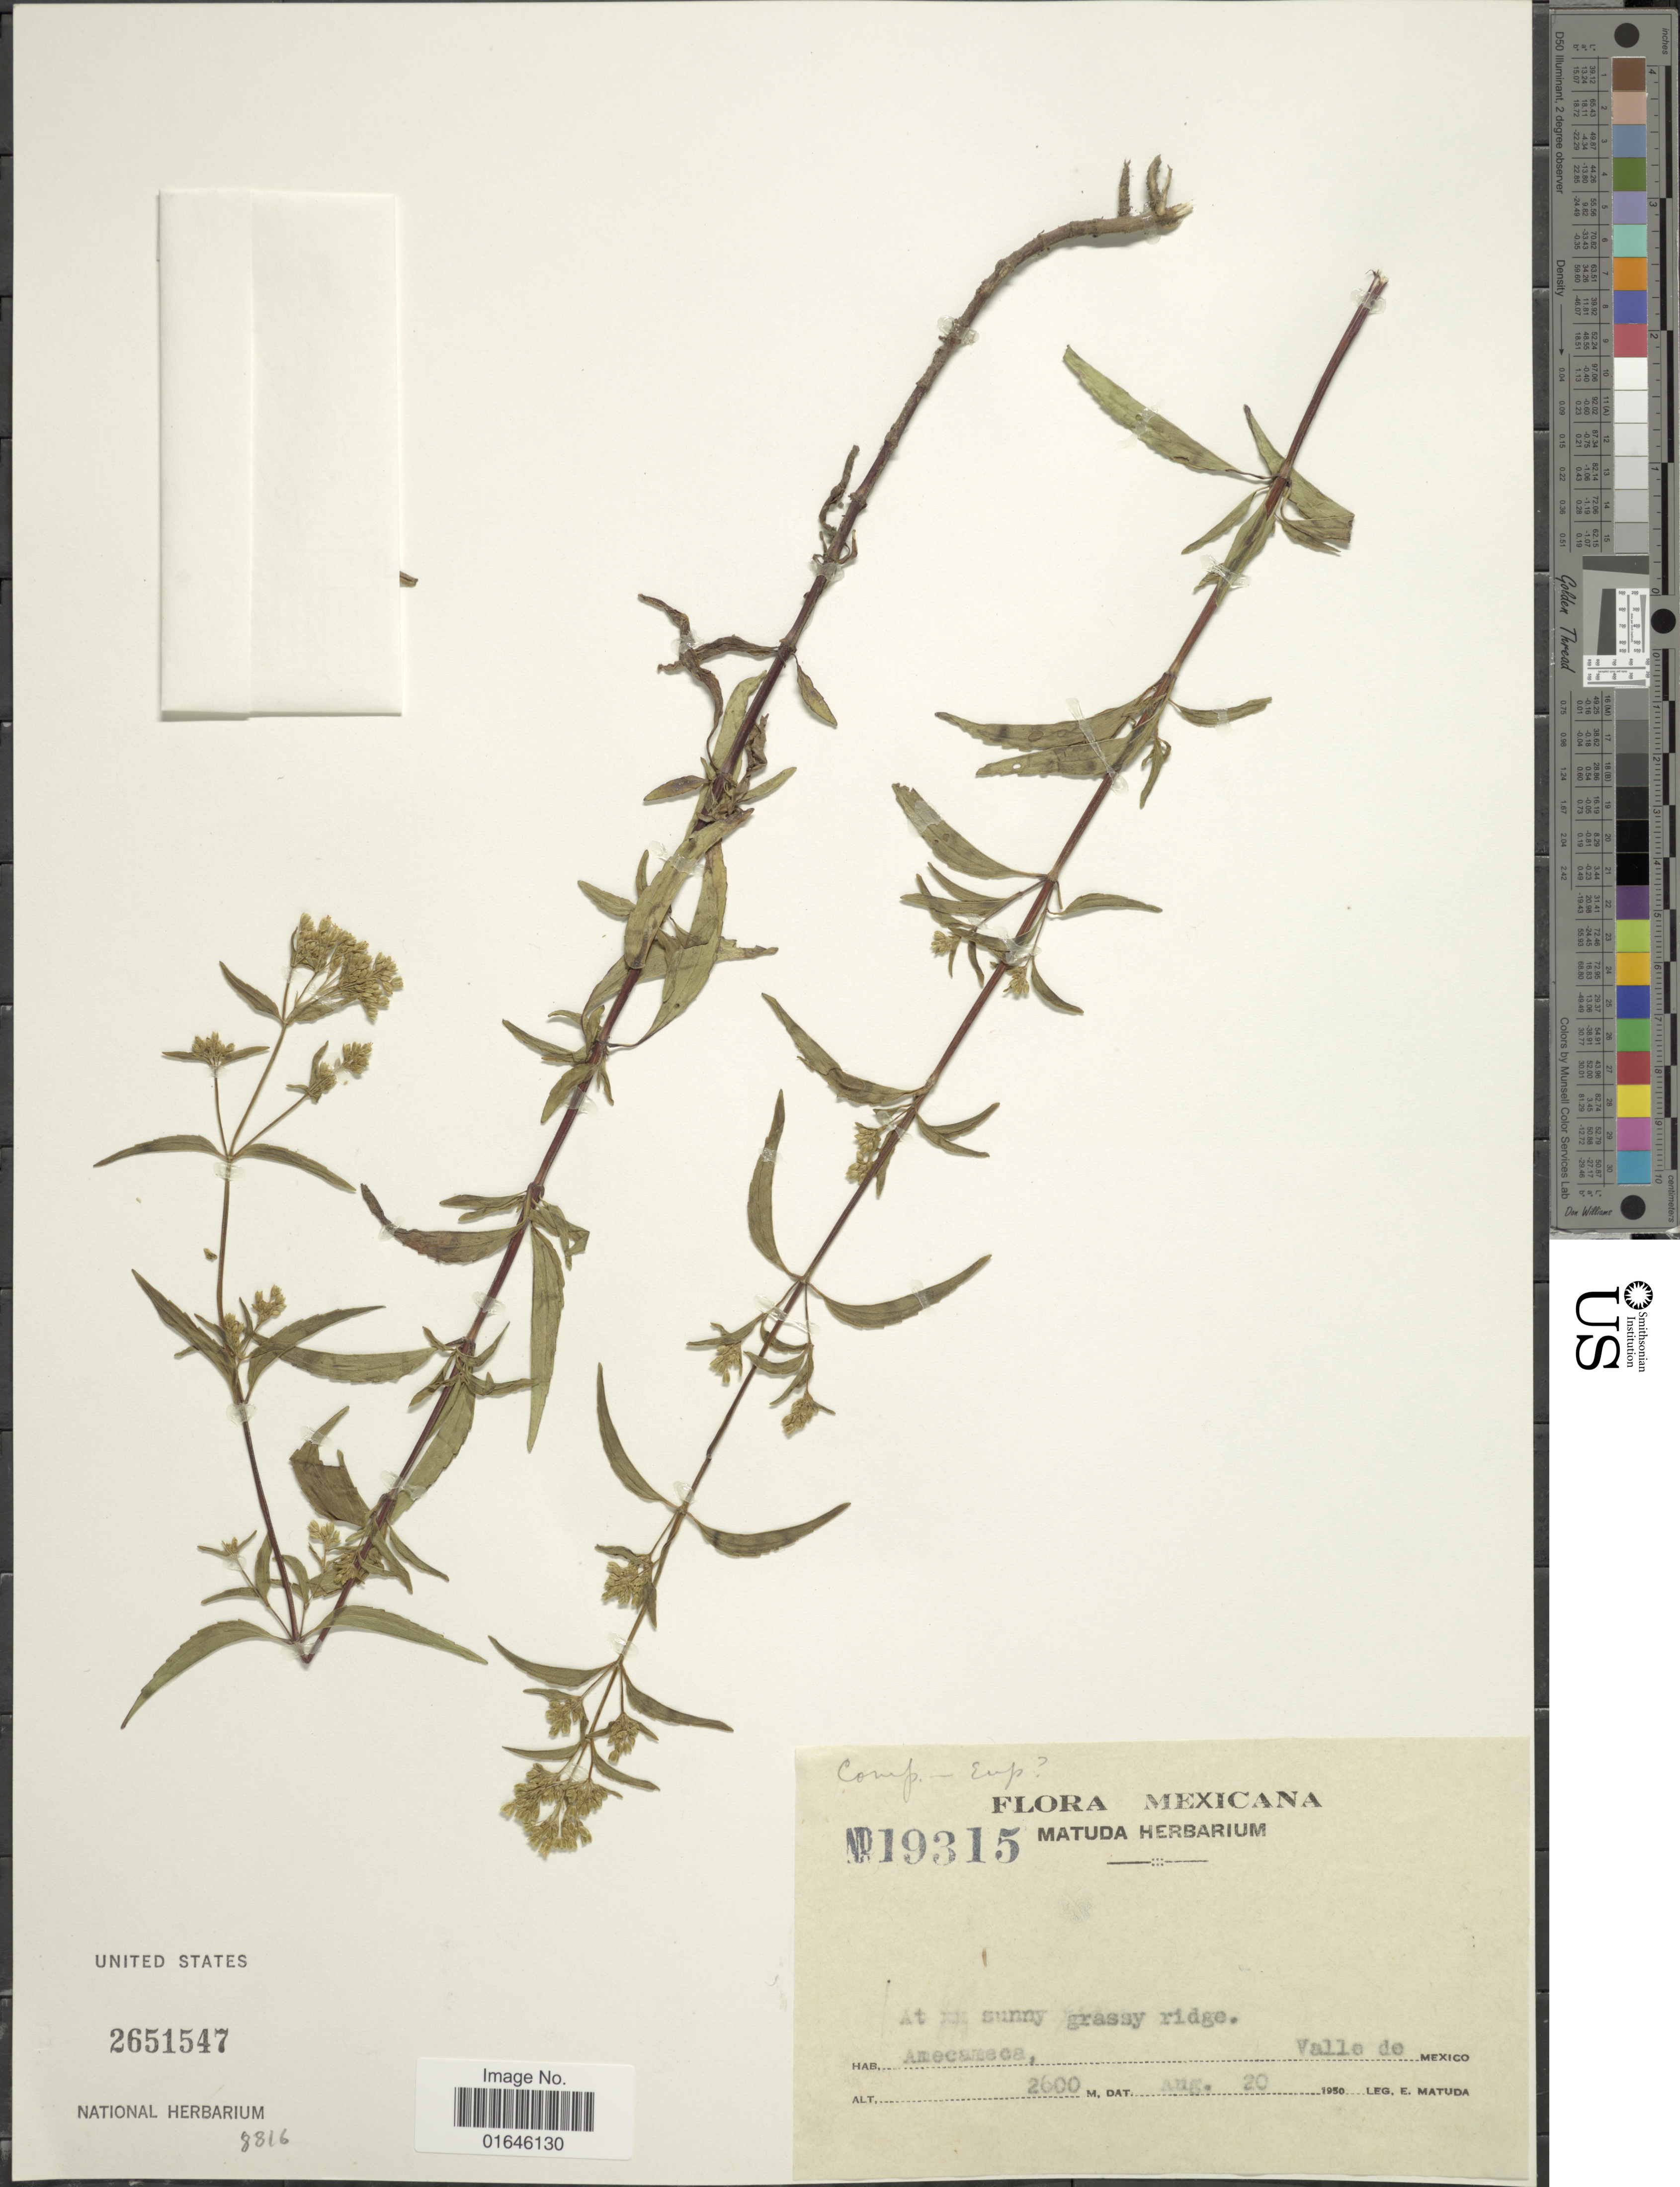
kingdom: Plantae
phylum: Tracheophyta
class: Magnoliopsida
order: Asterales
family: Asteraceae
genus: Piqueria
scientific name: Piqueria trinervia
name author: Cav.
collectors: E. Matuda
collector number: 19315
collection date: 1950-08-20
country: Mexico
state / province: México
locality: Amecameca , Valle de Mexico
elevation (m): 2600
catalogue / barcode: US 2651547